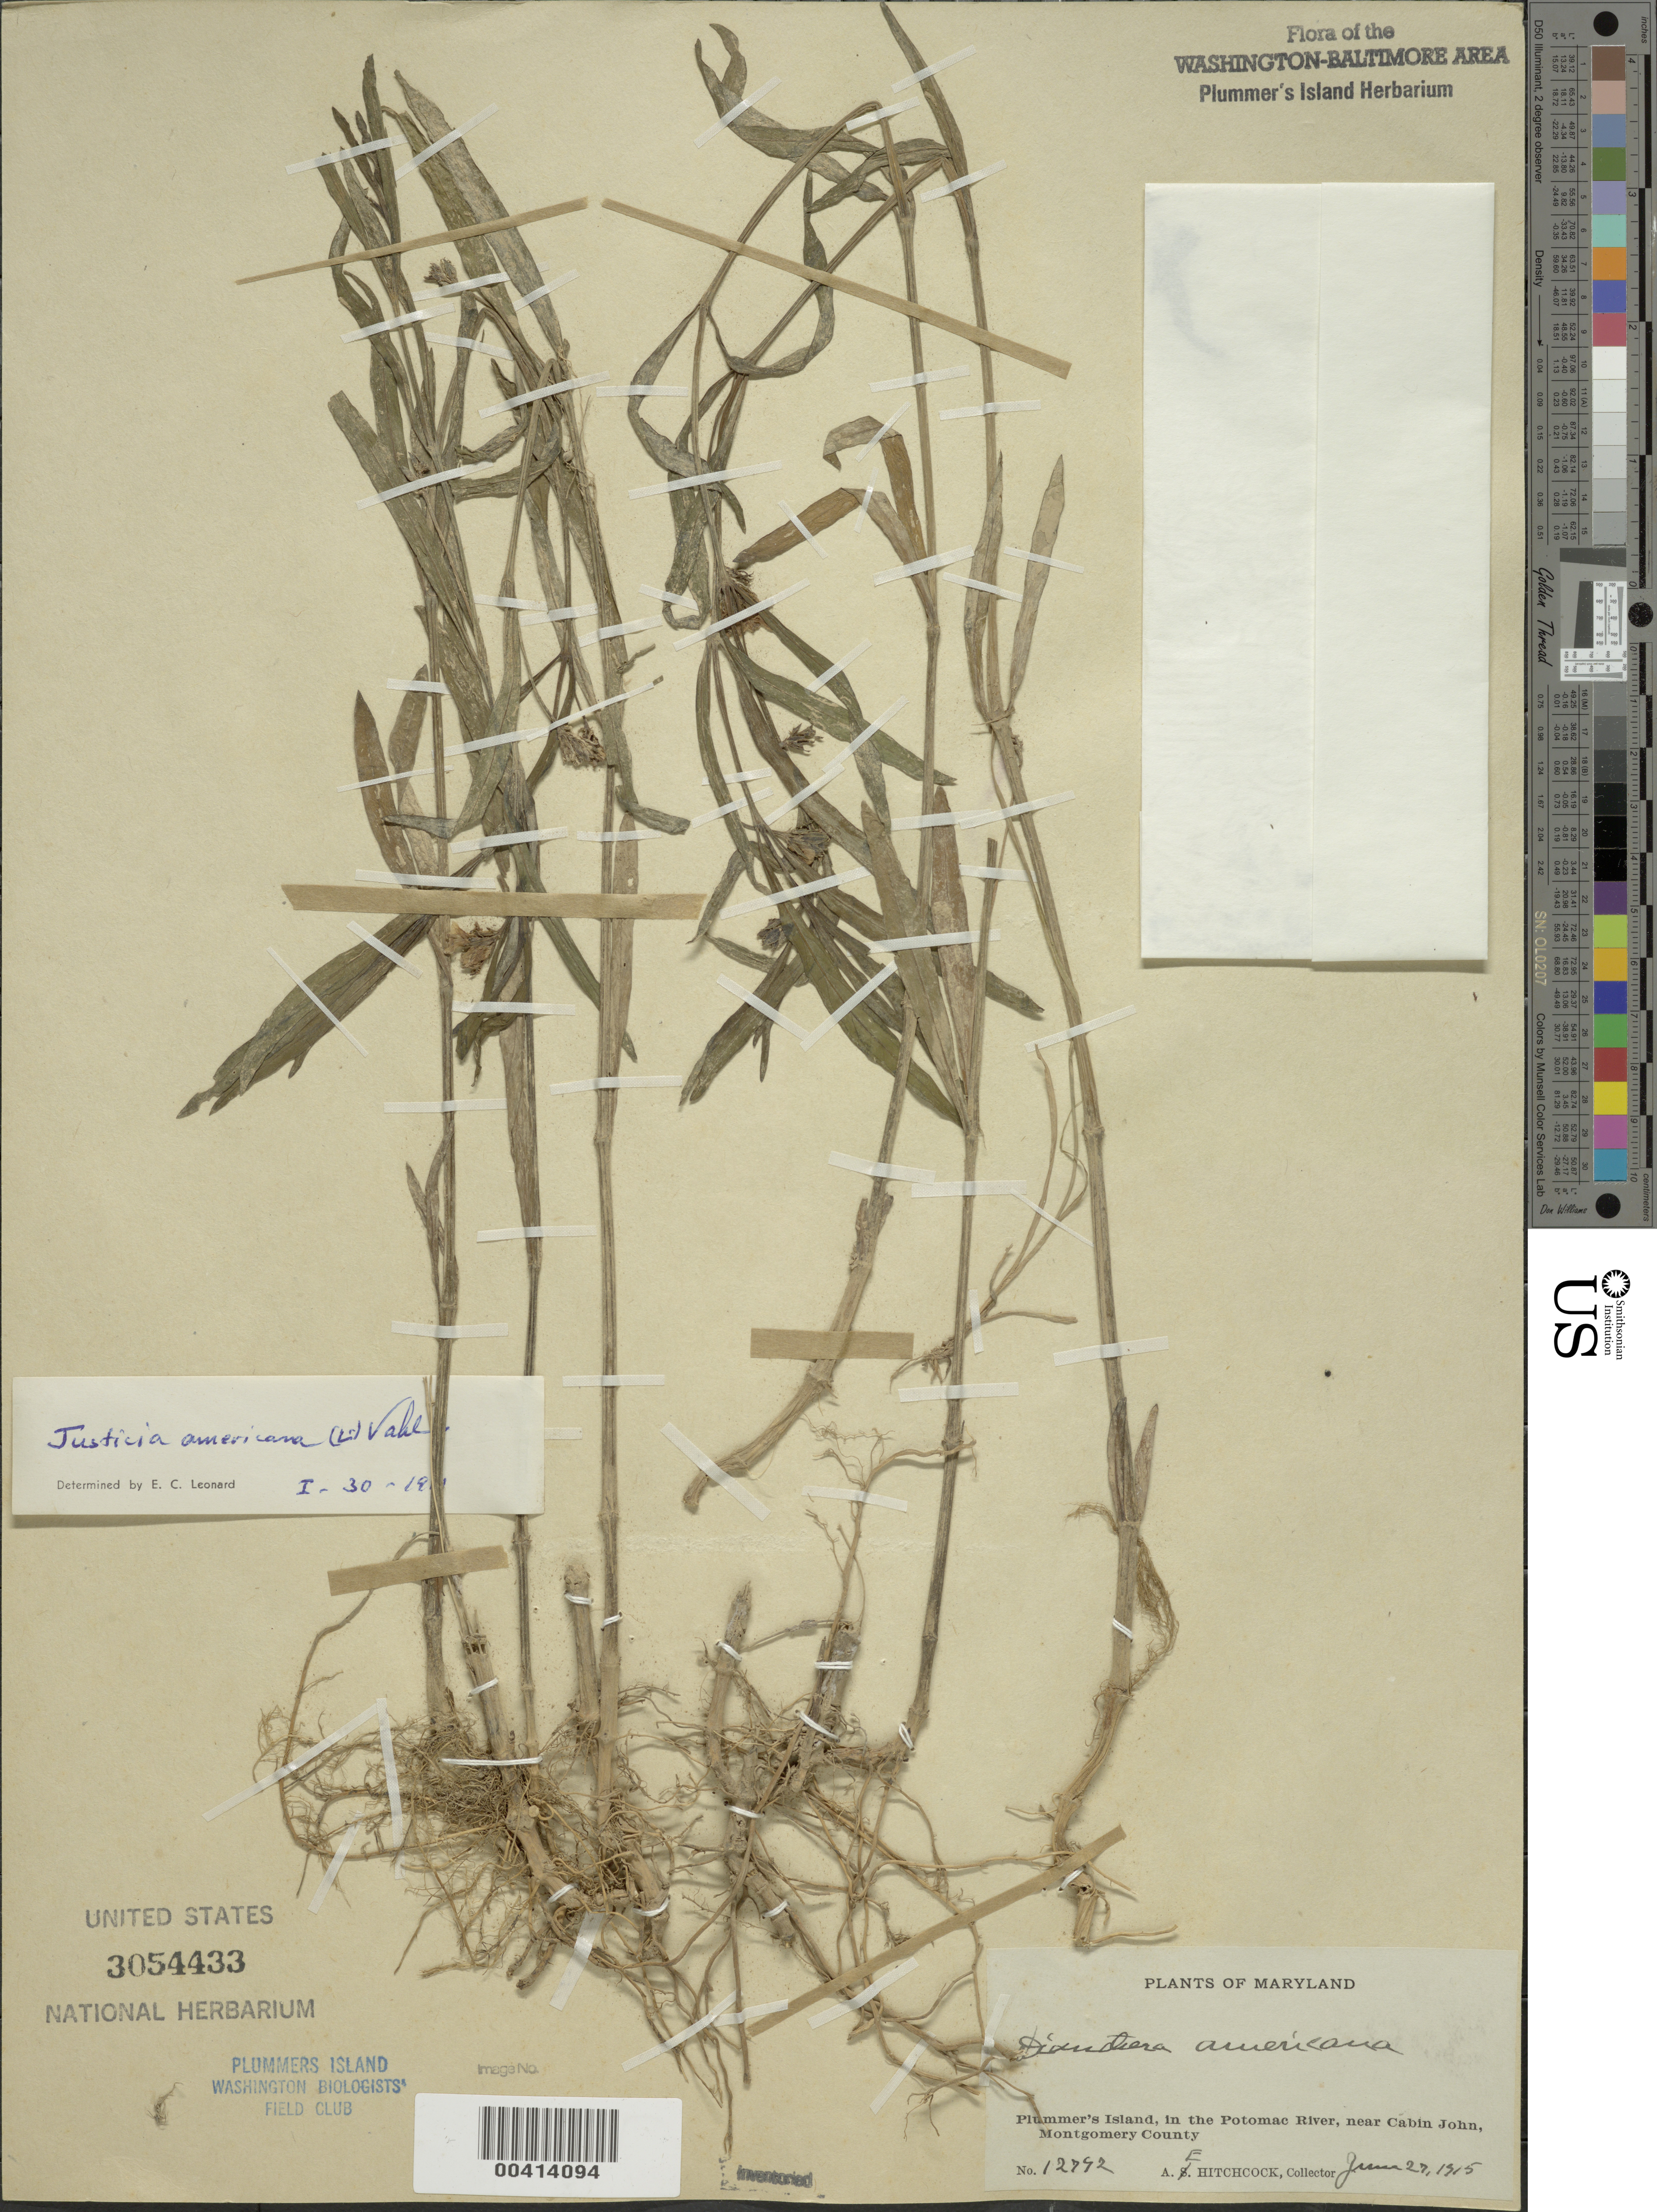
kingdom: Plantae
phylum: Tracheophyta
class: Magnoliopsida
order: Lamiales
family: Acanthaceae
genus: Justicia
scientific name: Justicia americana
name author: (L.) Vahl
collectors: A. S. Hitchcock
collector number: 12792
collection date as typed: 27 Jun 1915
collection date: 1915-06-27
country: United States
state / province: Maryland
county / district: Montgomery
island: Plummers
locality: Plummer's Island C. & O. Canal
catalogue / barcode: US 3054433